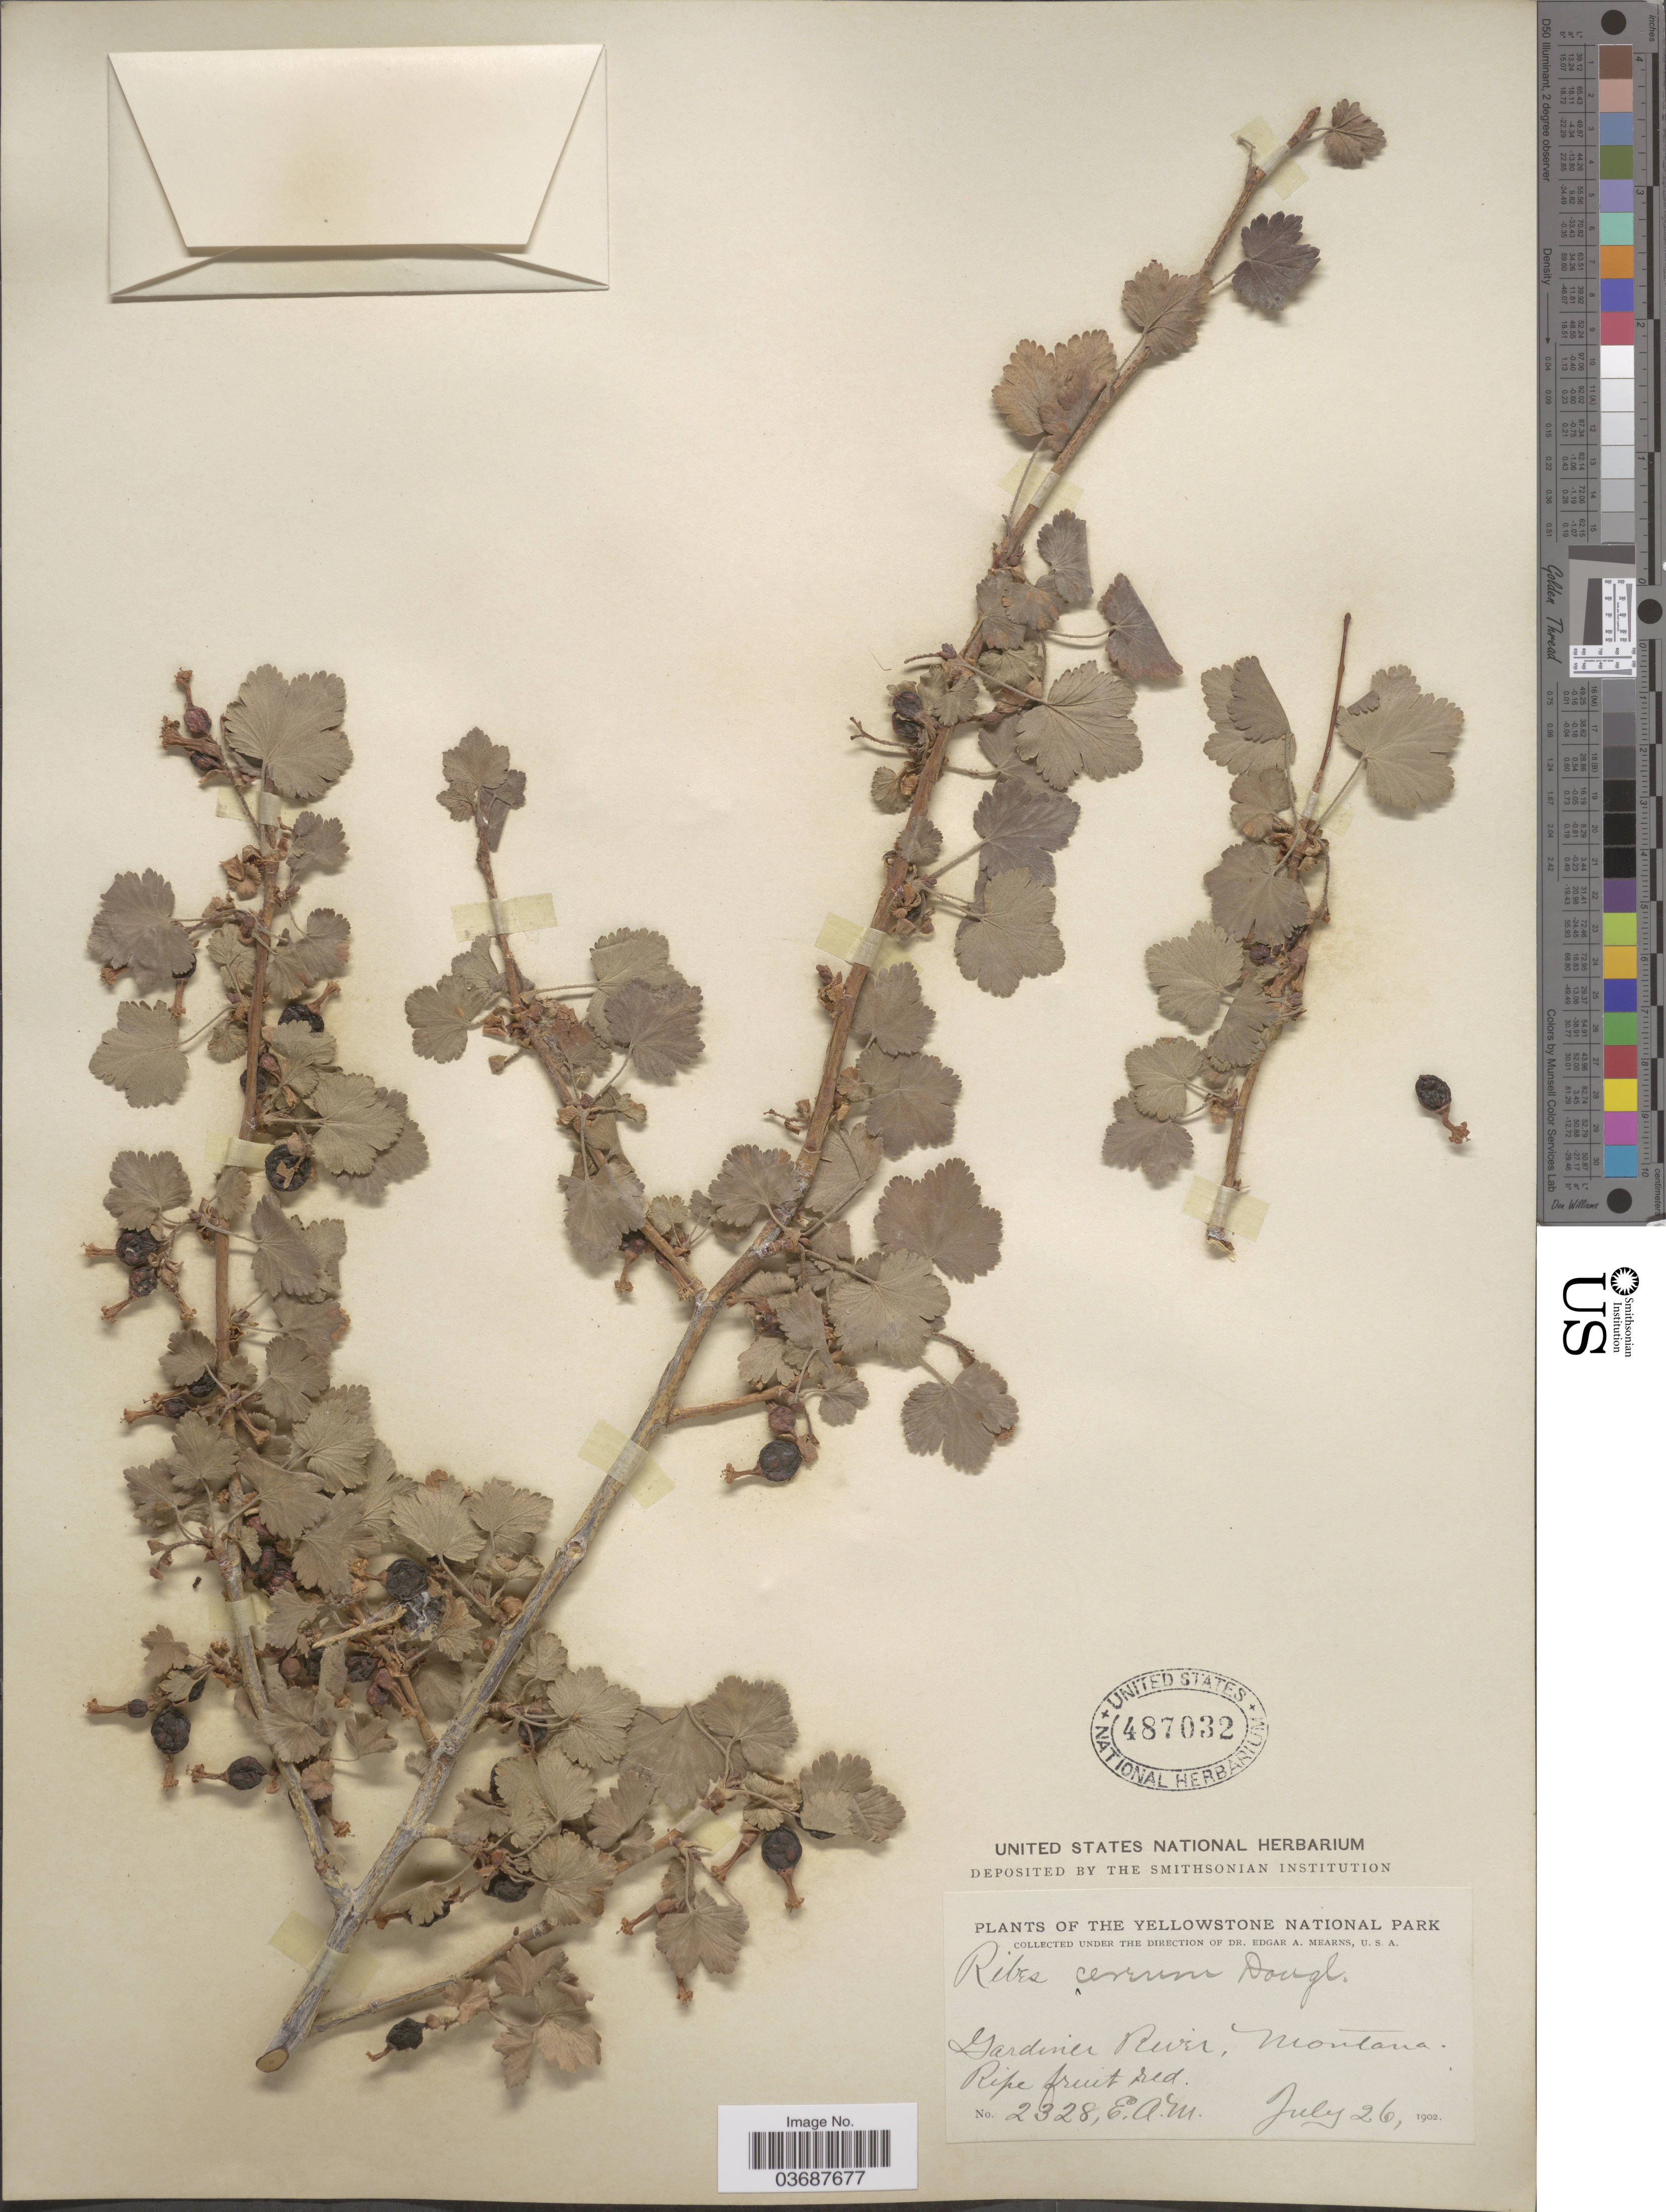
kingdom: Plantae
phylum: Tracheophyta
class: Magnoliopsida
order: Saxifragales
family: Grossulariaceae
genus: Ribes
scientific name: Ribes inebrians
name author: Lindl.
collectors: E. A. Mearns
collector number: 2328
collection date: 1902-07-26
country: United States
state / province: Montana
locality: The Yellowstone National Park. Gardiner River.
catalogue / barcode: US 487032